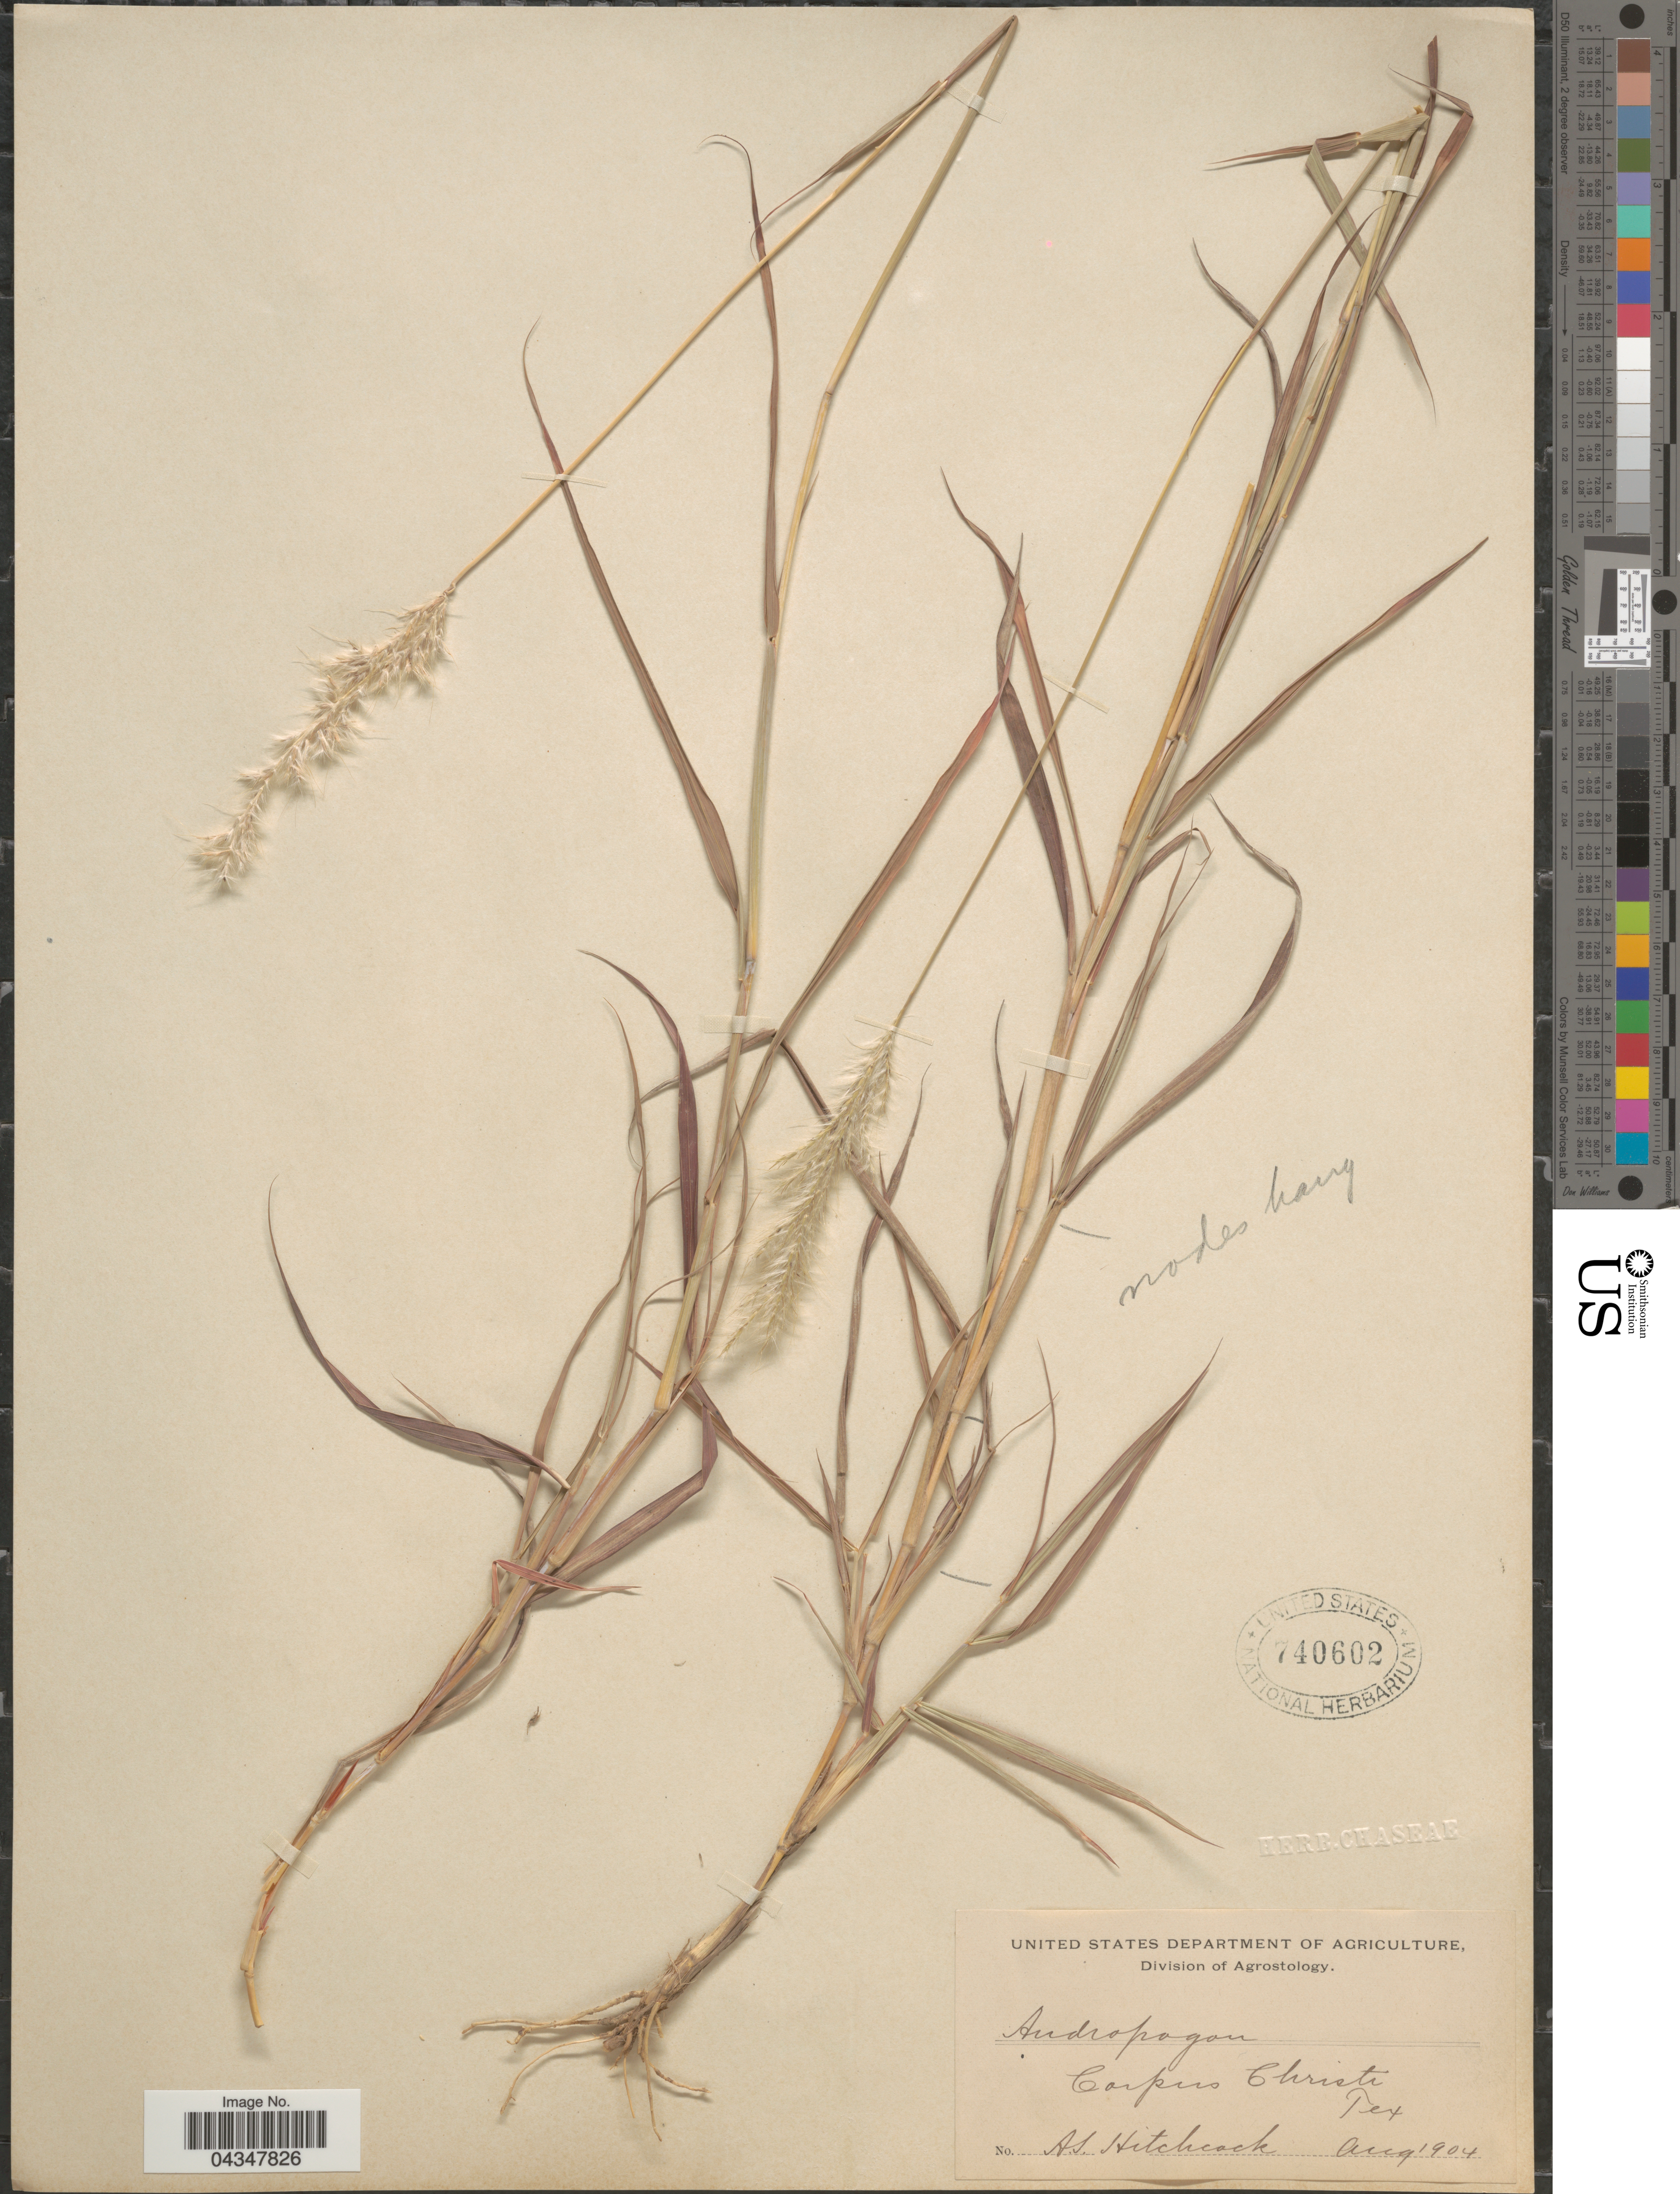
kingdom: Plantae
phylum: Tracheophyta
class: Liliopsida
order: Poales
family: Poaceae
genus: Bothriochloa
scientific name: Bothriochloa saccharoides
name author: (Sw.) Rydb.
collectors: A. S. Hitchcock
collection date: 1904-08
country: United States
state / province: Texas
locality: Corpus Christi.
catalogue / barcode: US 740602